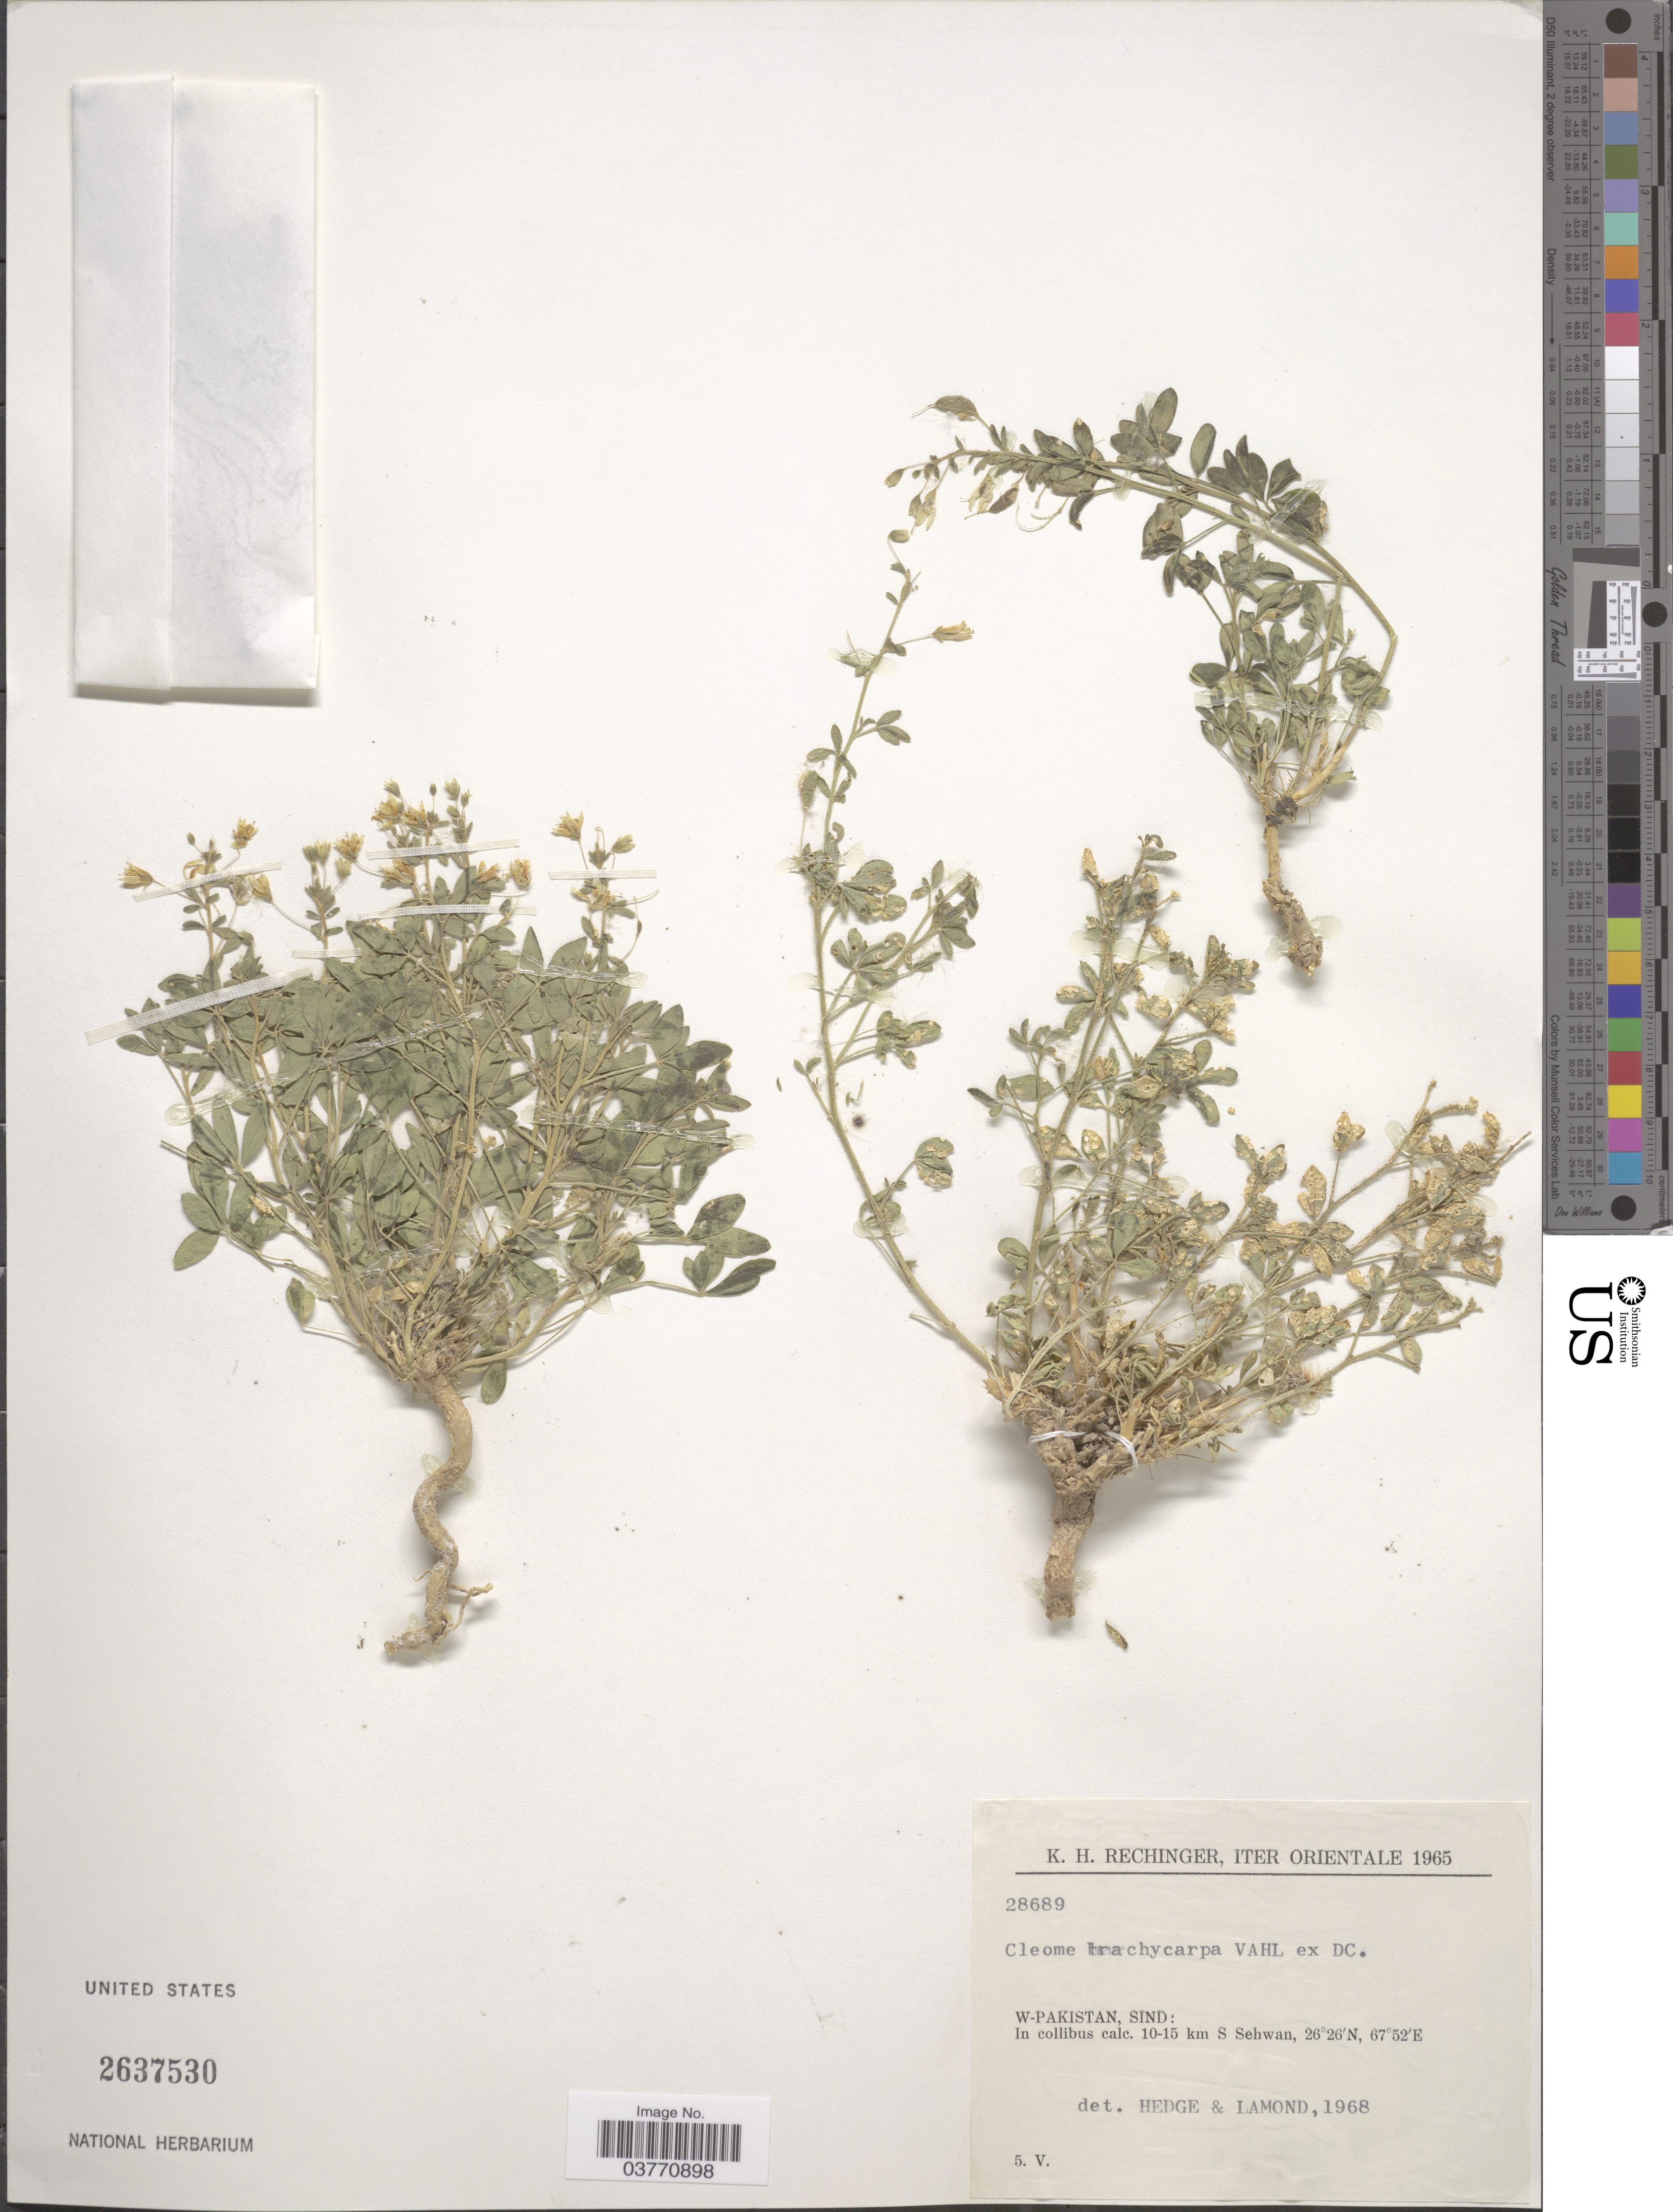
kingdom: Plantae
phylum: Tracheophyta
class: Magnoliopsida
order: Brassicales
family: Cleomaceae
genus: Stylidocleome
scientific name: Stylidocleome brachycarpa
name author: (Vahl ex DC.) Roalson & J.C. Hall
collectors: K. H. Rechinger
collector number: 28689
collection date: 1965-05-05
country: Pakistan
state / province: Sindh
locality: Iter Orientale. W-Pakistan, Sind: In collibus calc. 10-15 km S Sehwan.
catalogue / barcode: US 2637530